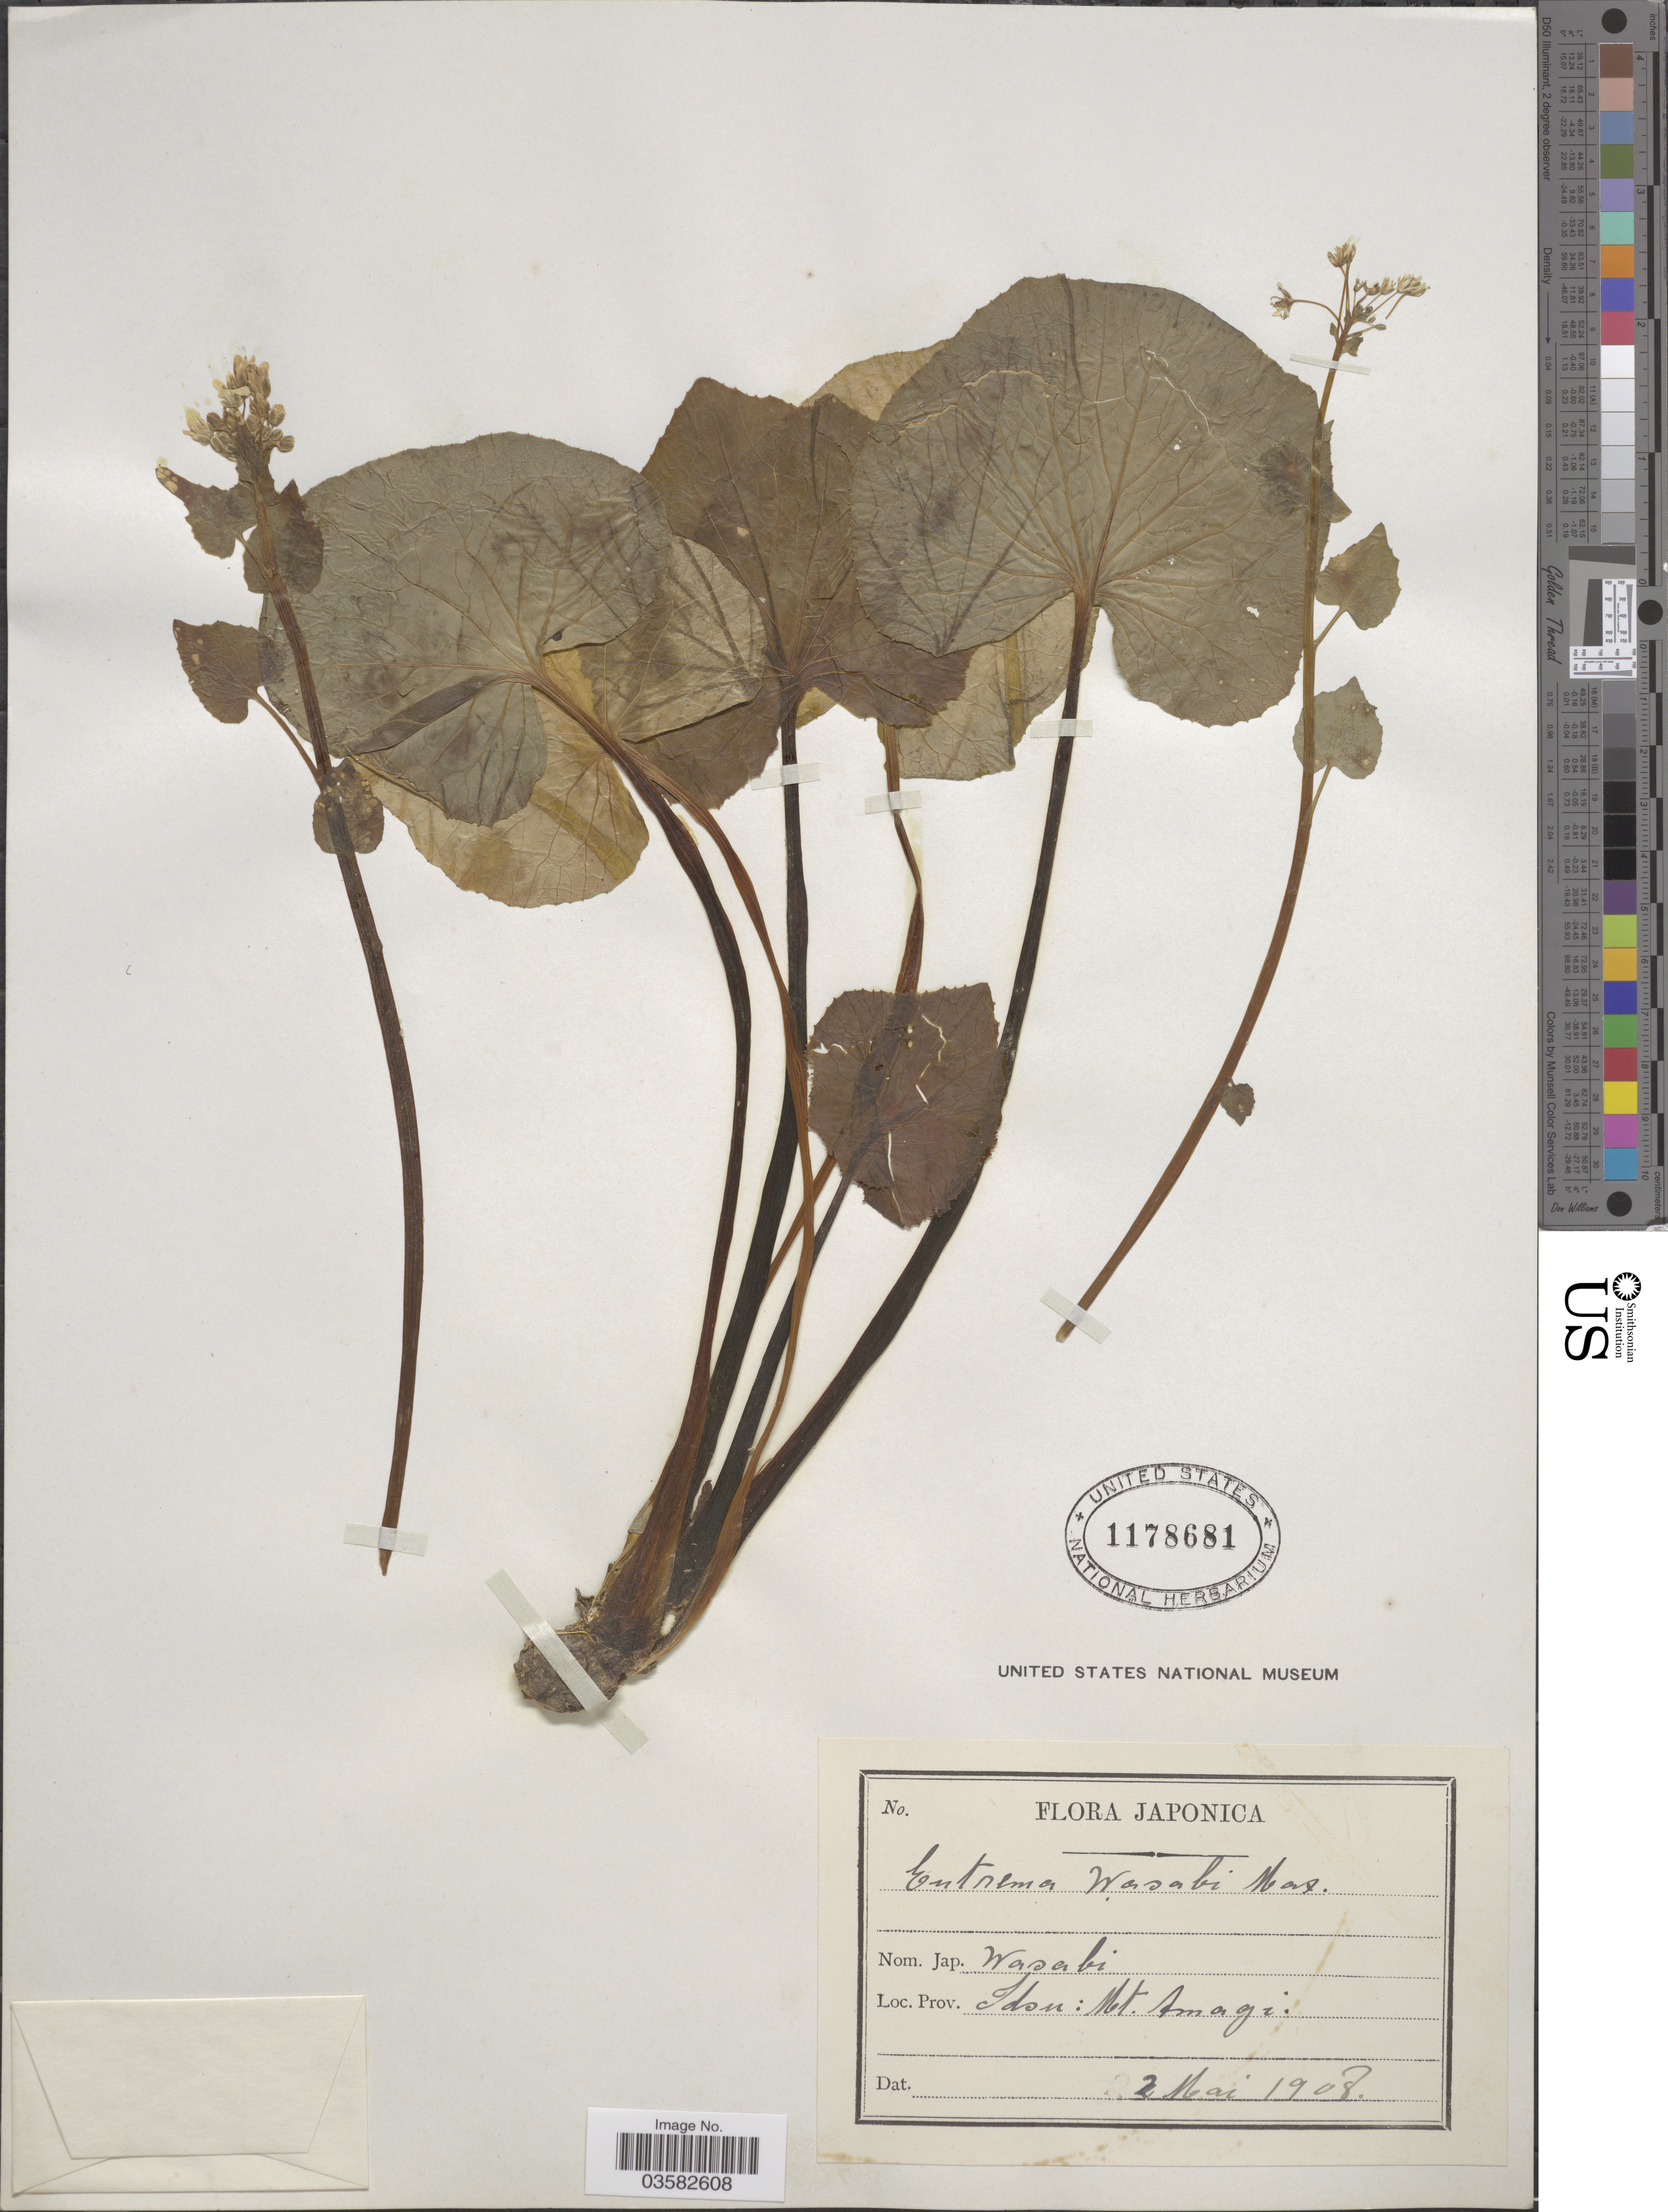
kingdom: Plantae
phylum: Tracheophyta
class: Magnoliopsida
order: Brassicales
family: Brassicaceae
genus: Eutrema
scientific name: Eutrema japonicum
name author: (Miq.) Koidz.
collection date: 1908-05-02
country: Japan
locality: Prov. Idsu: Mt. Amagi.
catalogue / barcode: US 1178681